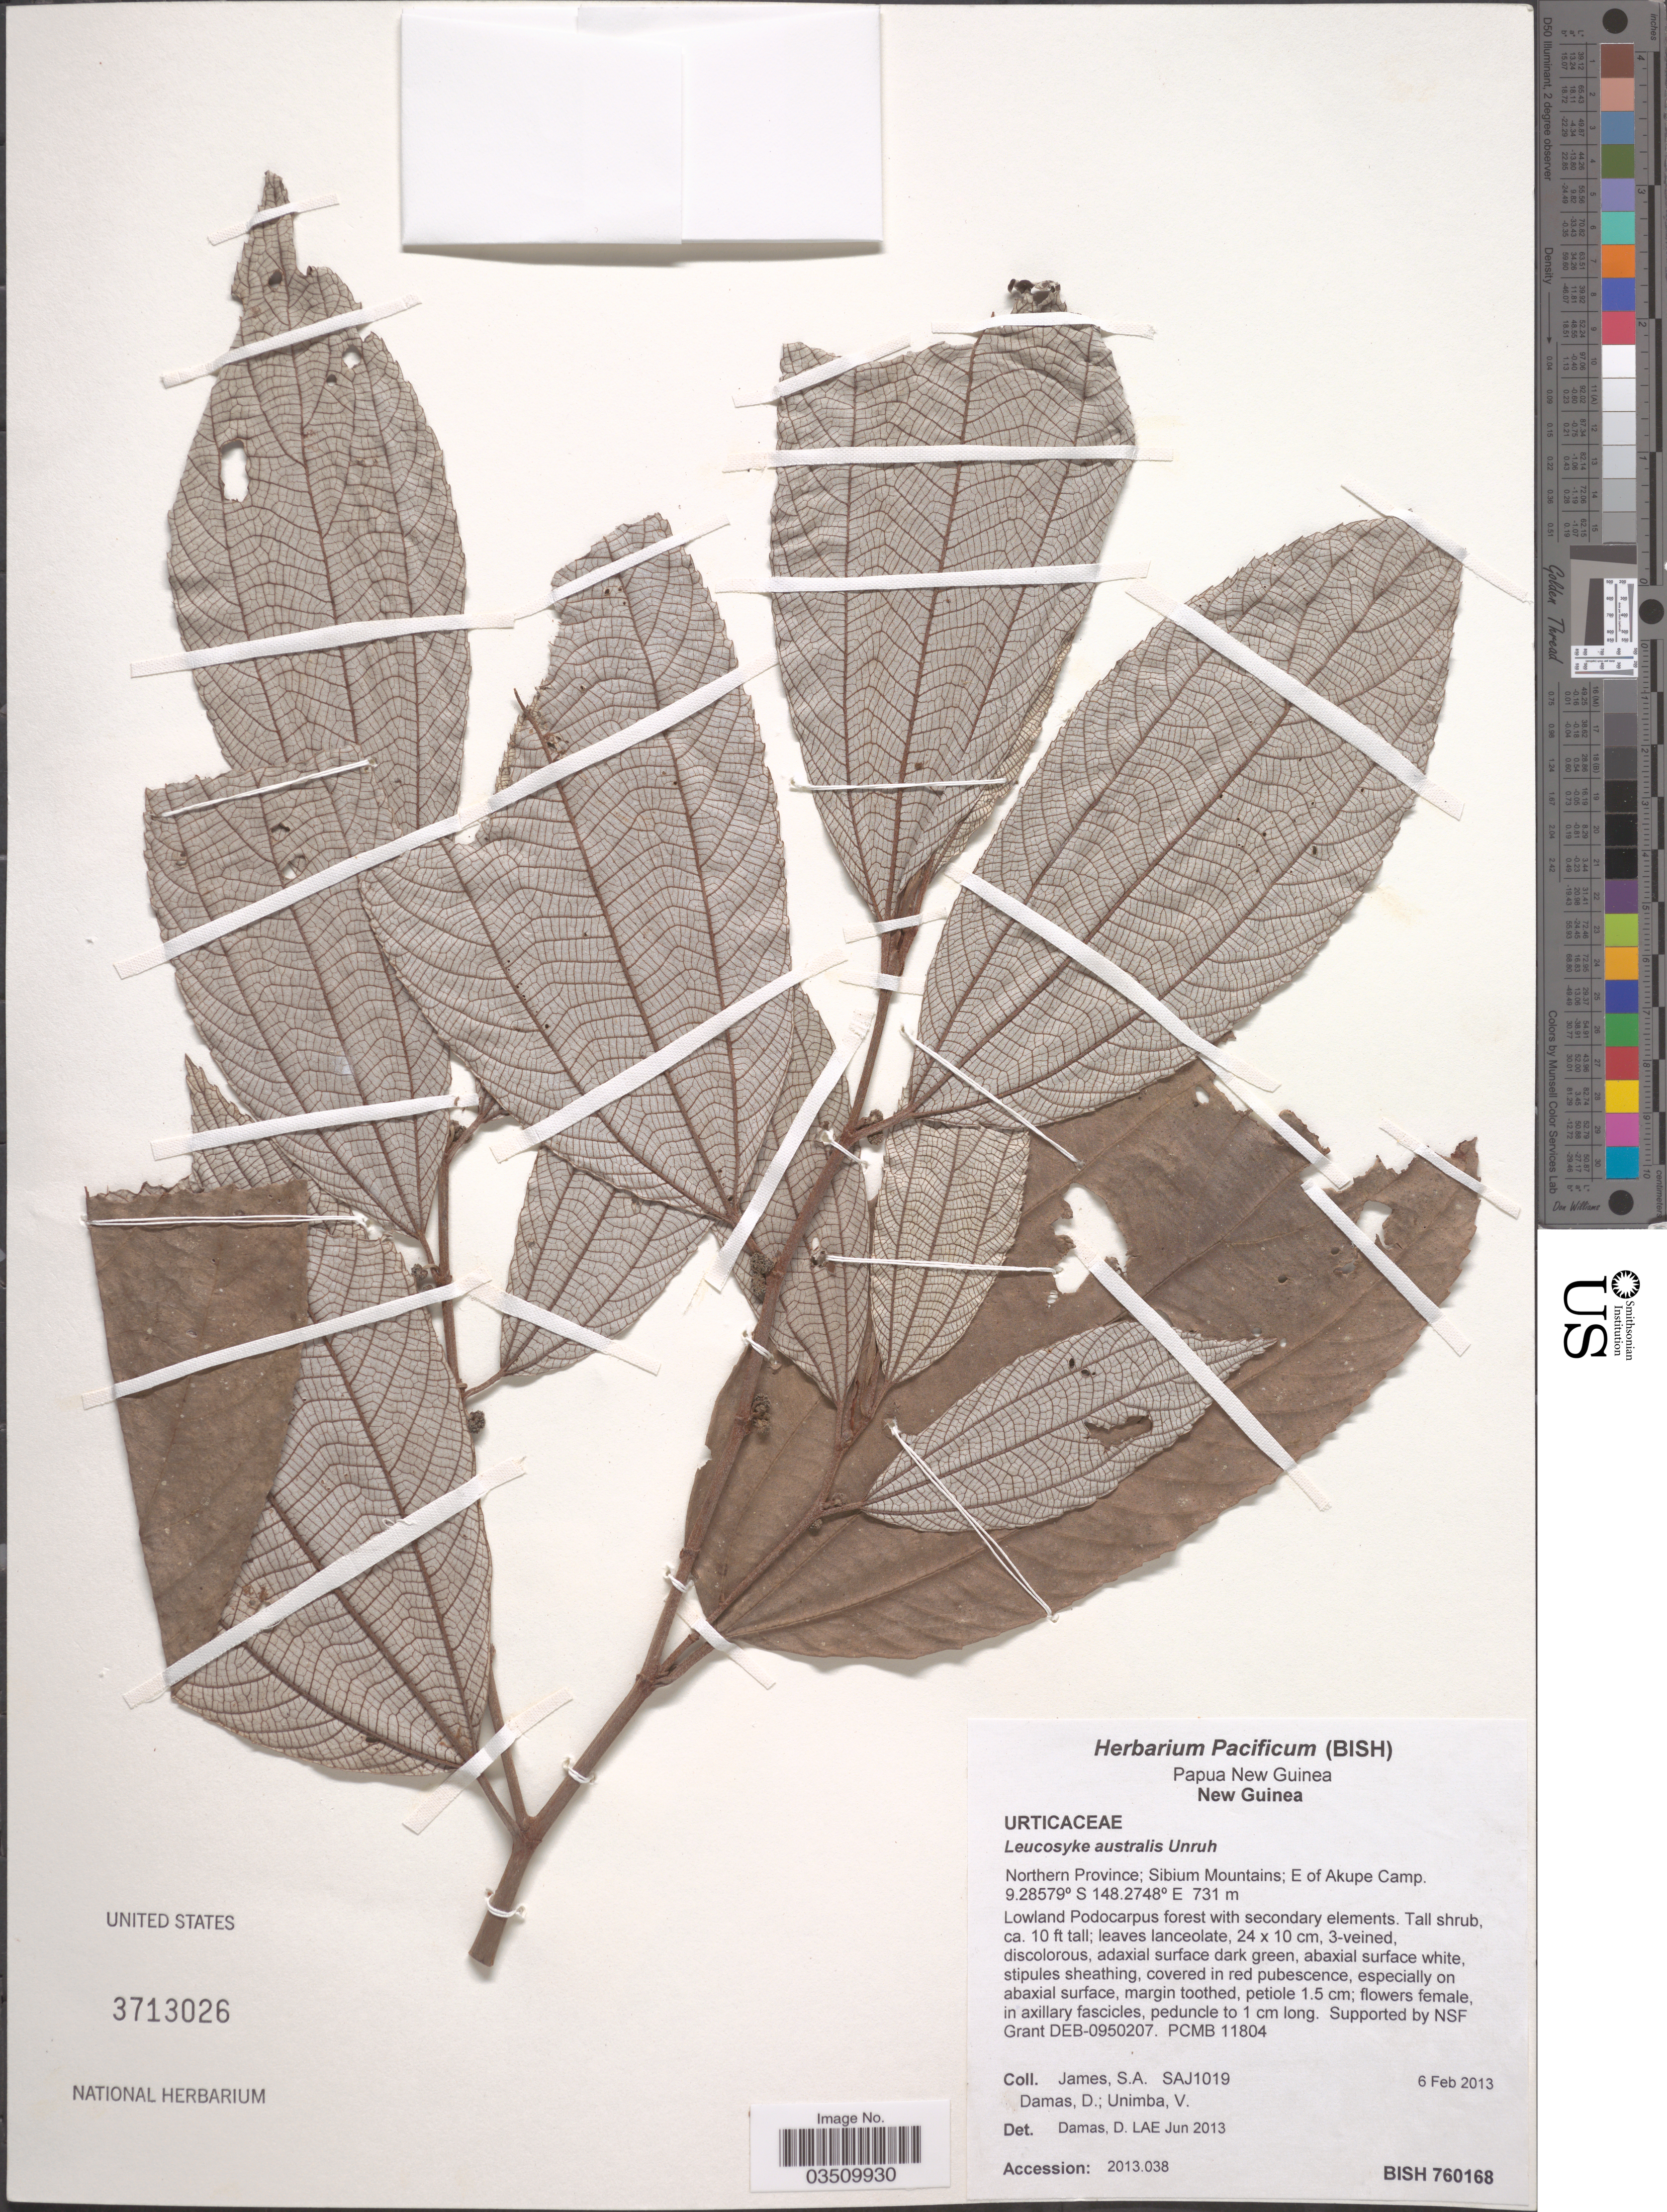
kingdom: Plantae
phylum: Tracheophyta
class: Magnoliopsida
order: Rosales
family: Urticaceae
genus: Leucosyke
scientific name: Leucosyke australis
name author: Unruh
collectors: S. James, D. Damas & V. Unimba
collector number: SAJ 1019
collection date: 2013-02-06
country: Papua New Guinea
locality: New Guinea. Northern Province; Sibium Mountains; E of Akupe Camp.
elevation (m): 731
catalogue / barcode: US 3713026